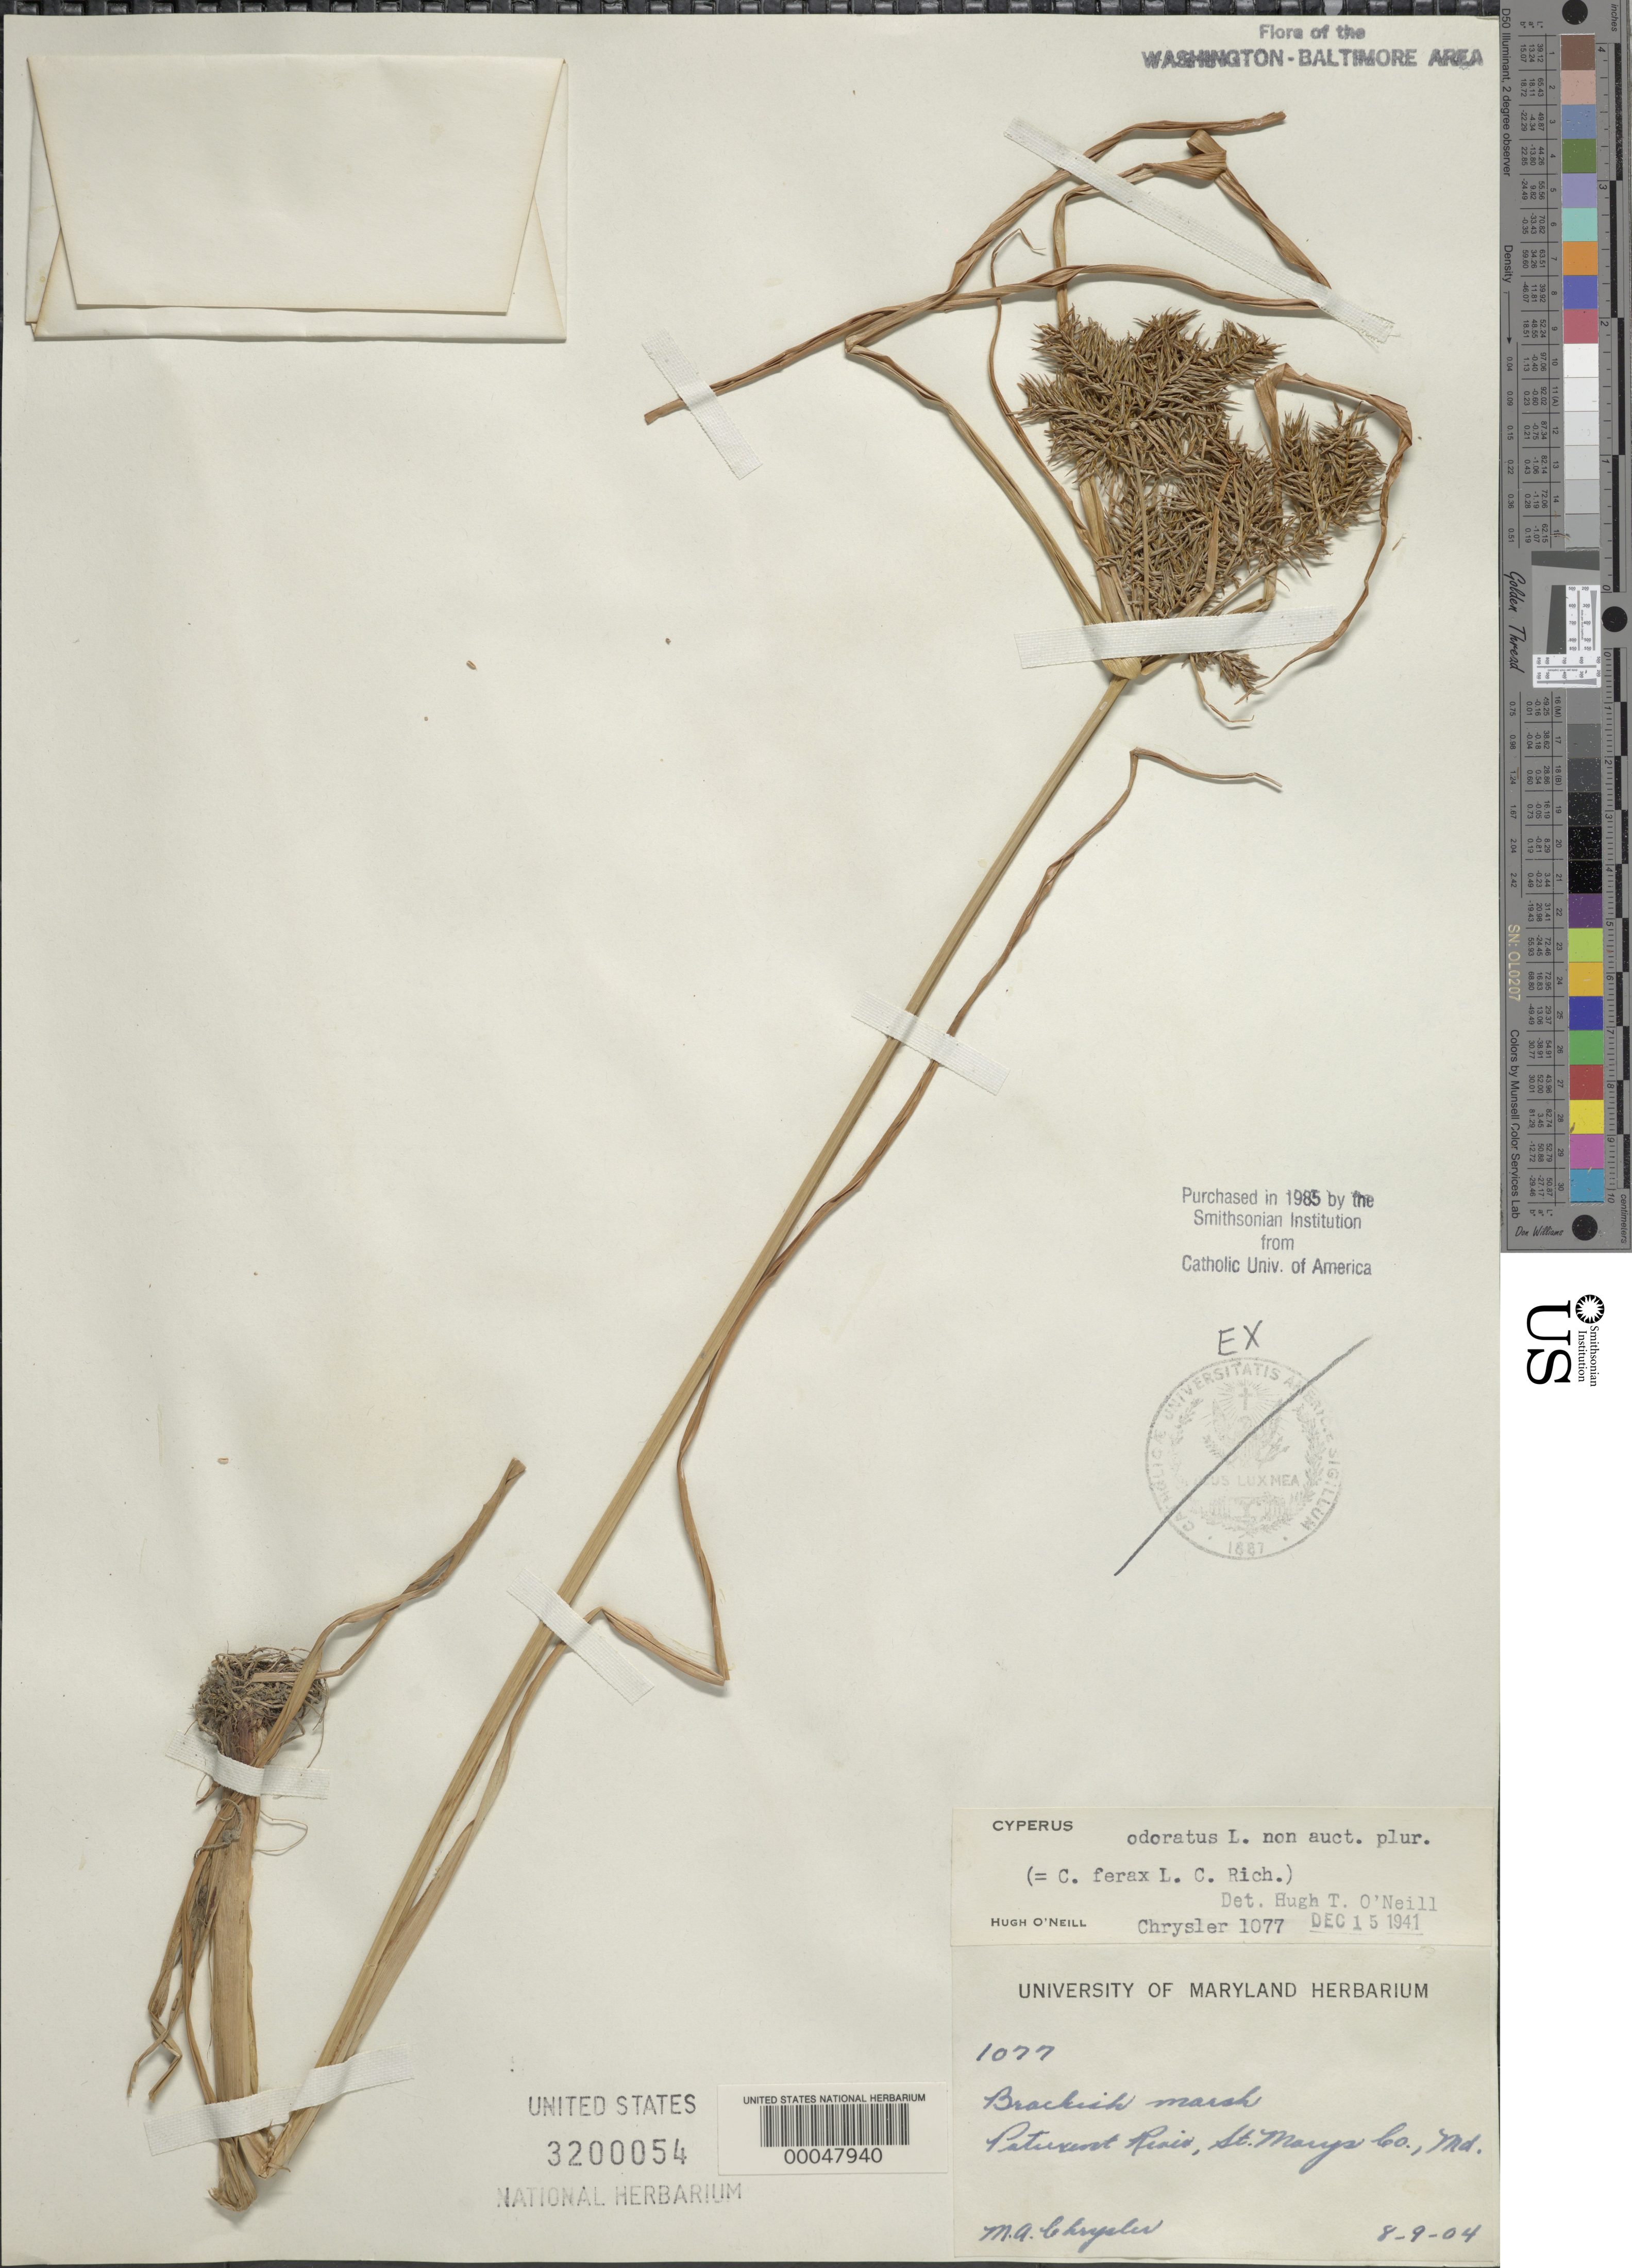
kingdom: Plantae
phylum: Tracheophyta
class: Liliopsida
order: Poales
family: Cyperaceae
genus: Cyperus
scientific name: Cyperus odoratus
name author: L.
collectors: M. A. Chrysler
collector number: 1077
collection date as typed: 08 Sep 1904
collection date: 1904-09-08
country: United States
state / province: Maryland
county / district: St. Mary's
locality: Patuxent River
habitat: Brackish marsh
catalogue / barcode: US 3200054